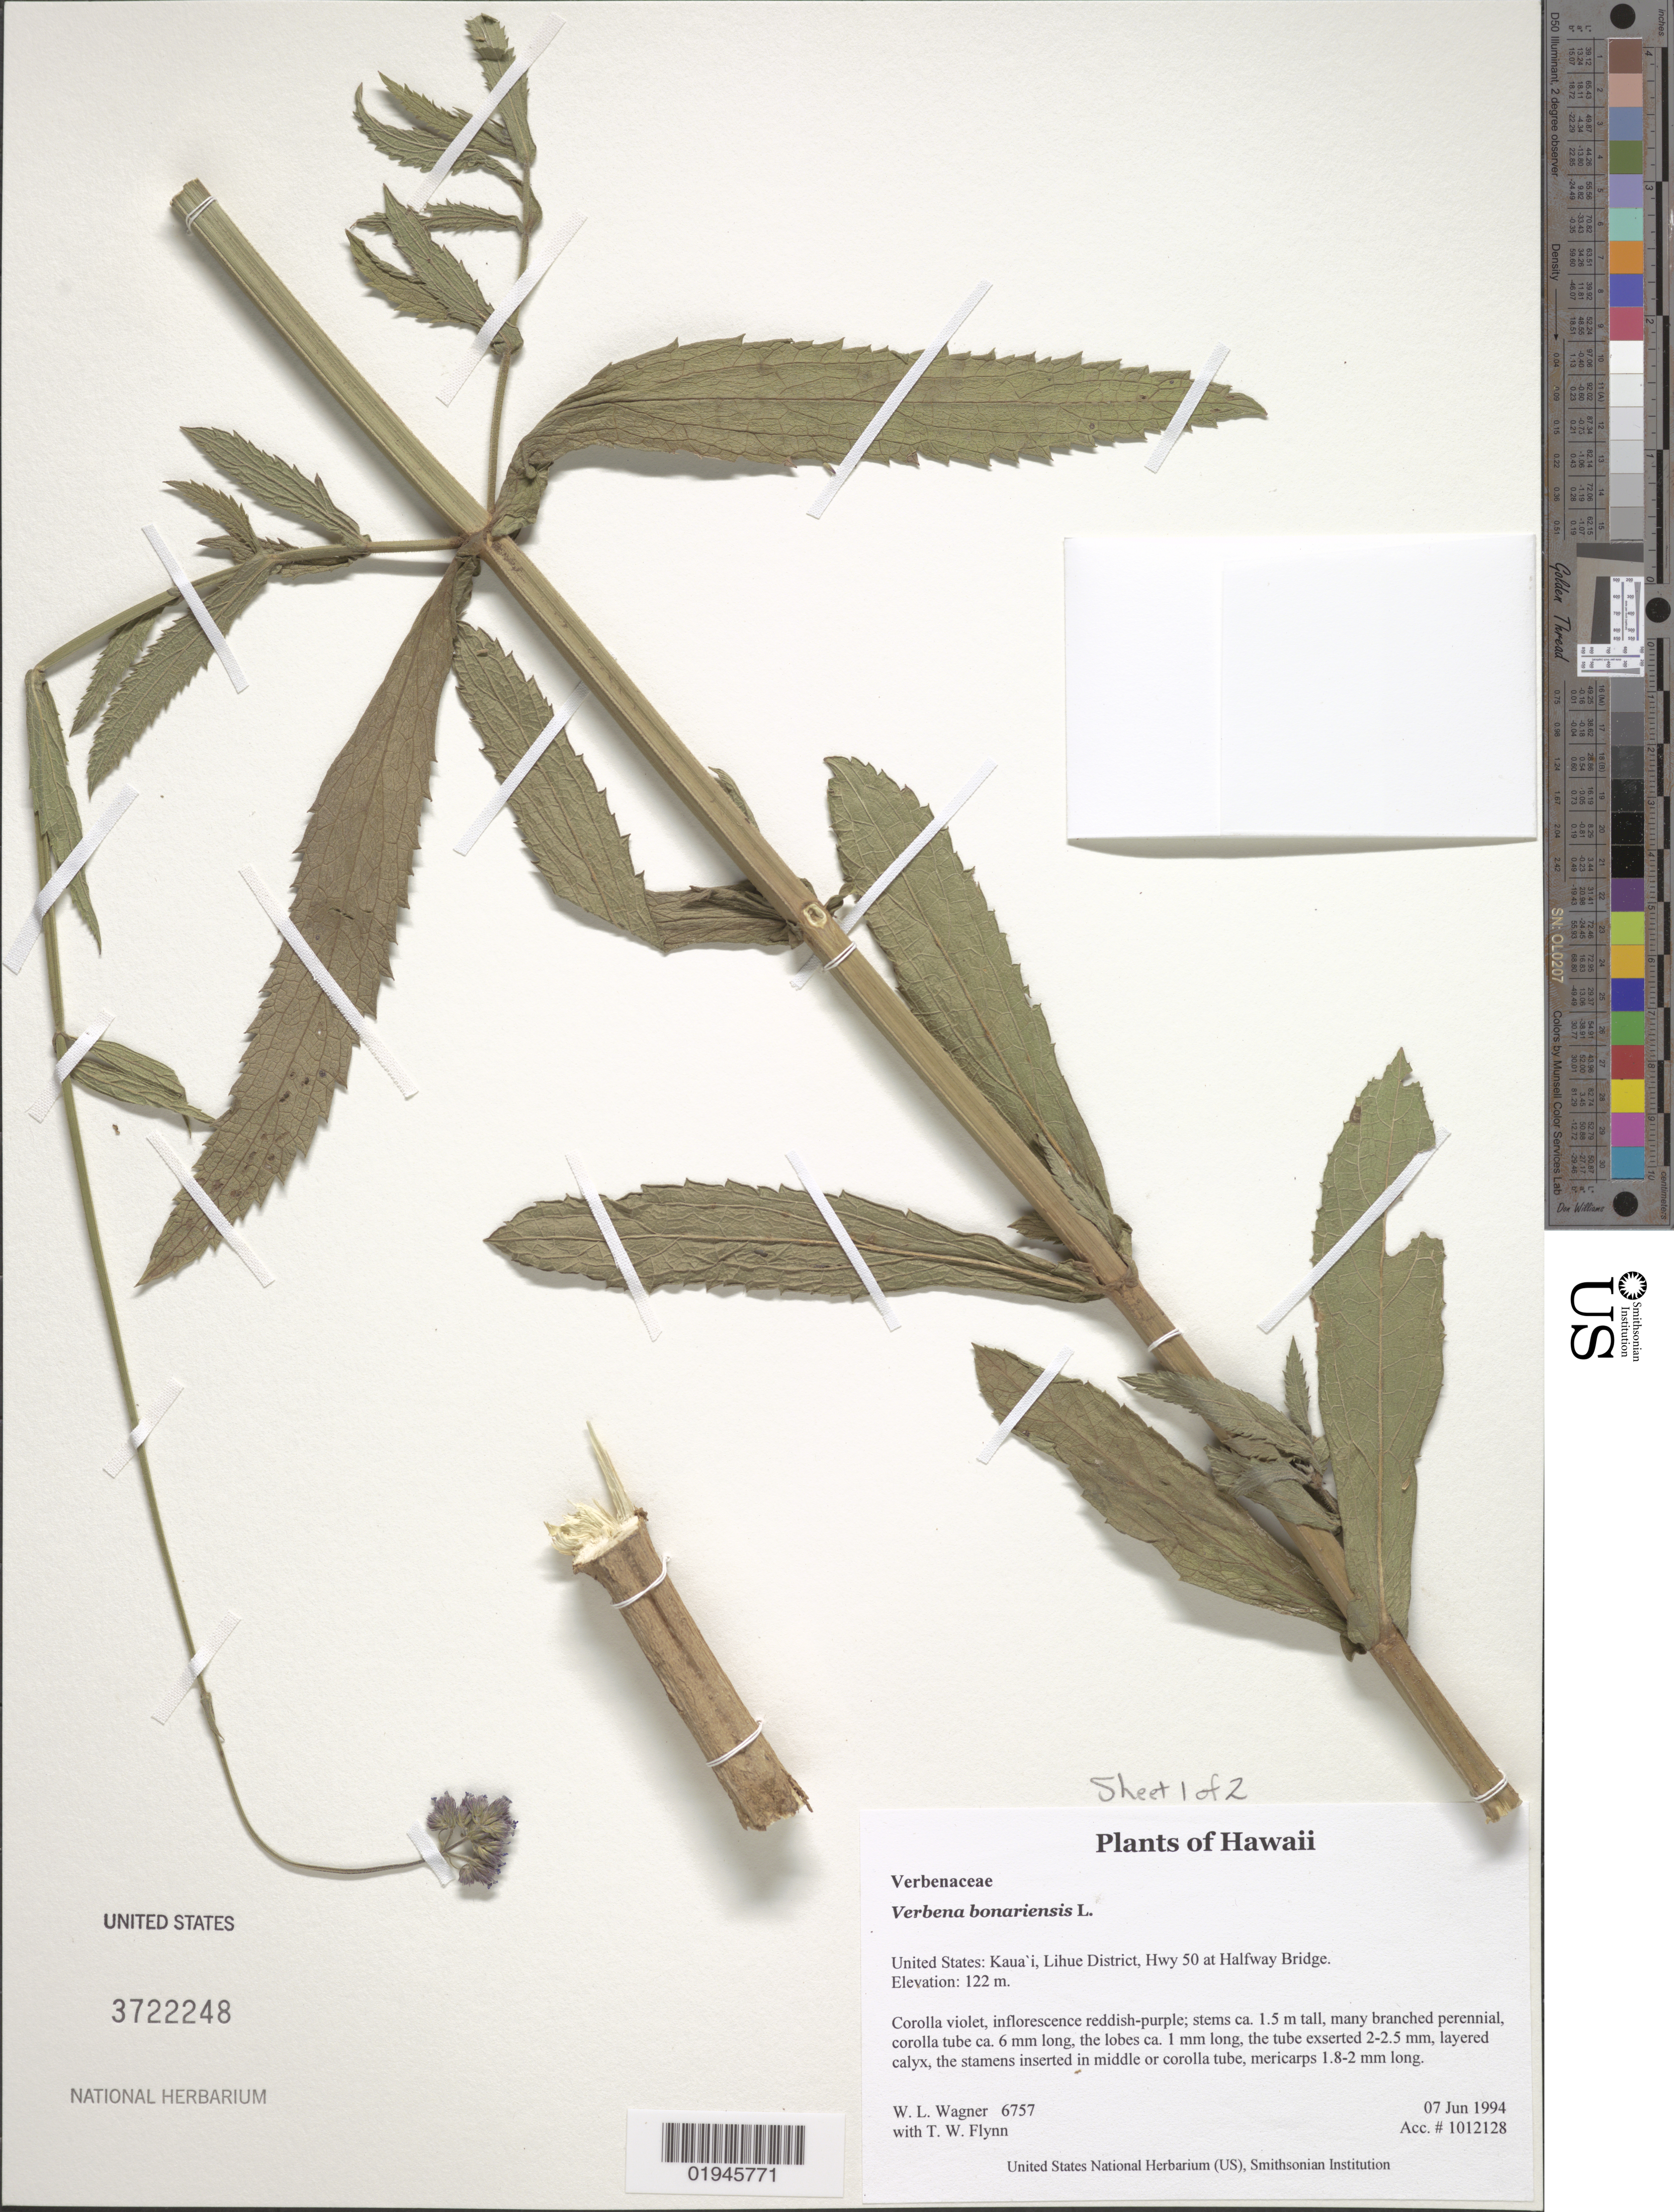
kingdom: Plantae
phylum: Tracheophyta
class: Magnoliopsida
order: Lamiales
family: Verbenaceae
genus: Verbena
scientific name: Verbena bonariensis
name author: L.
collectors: W. L. Wagner & T. W. Flynn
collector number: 6757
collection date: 1994-06-07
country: United States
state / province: Hawaii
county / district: Kauai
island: Kaua'i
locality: Lihue Dist; Hwy 50 at Halfway Bridge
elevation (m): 122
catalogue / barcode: US 3722248